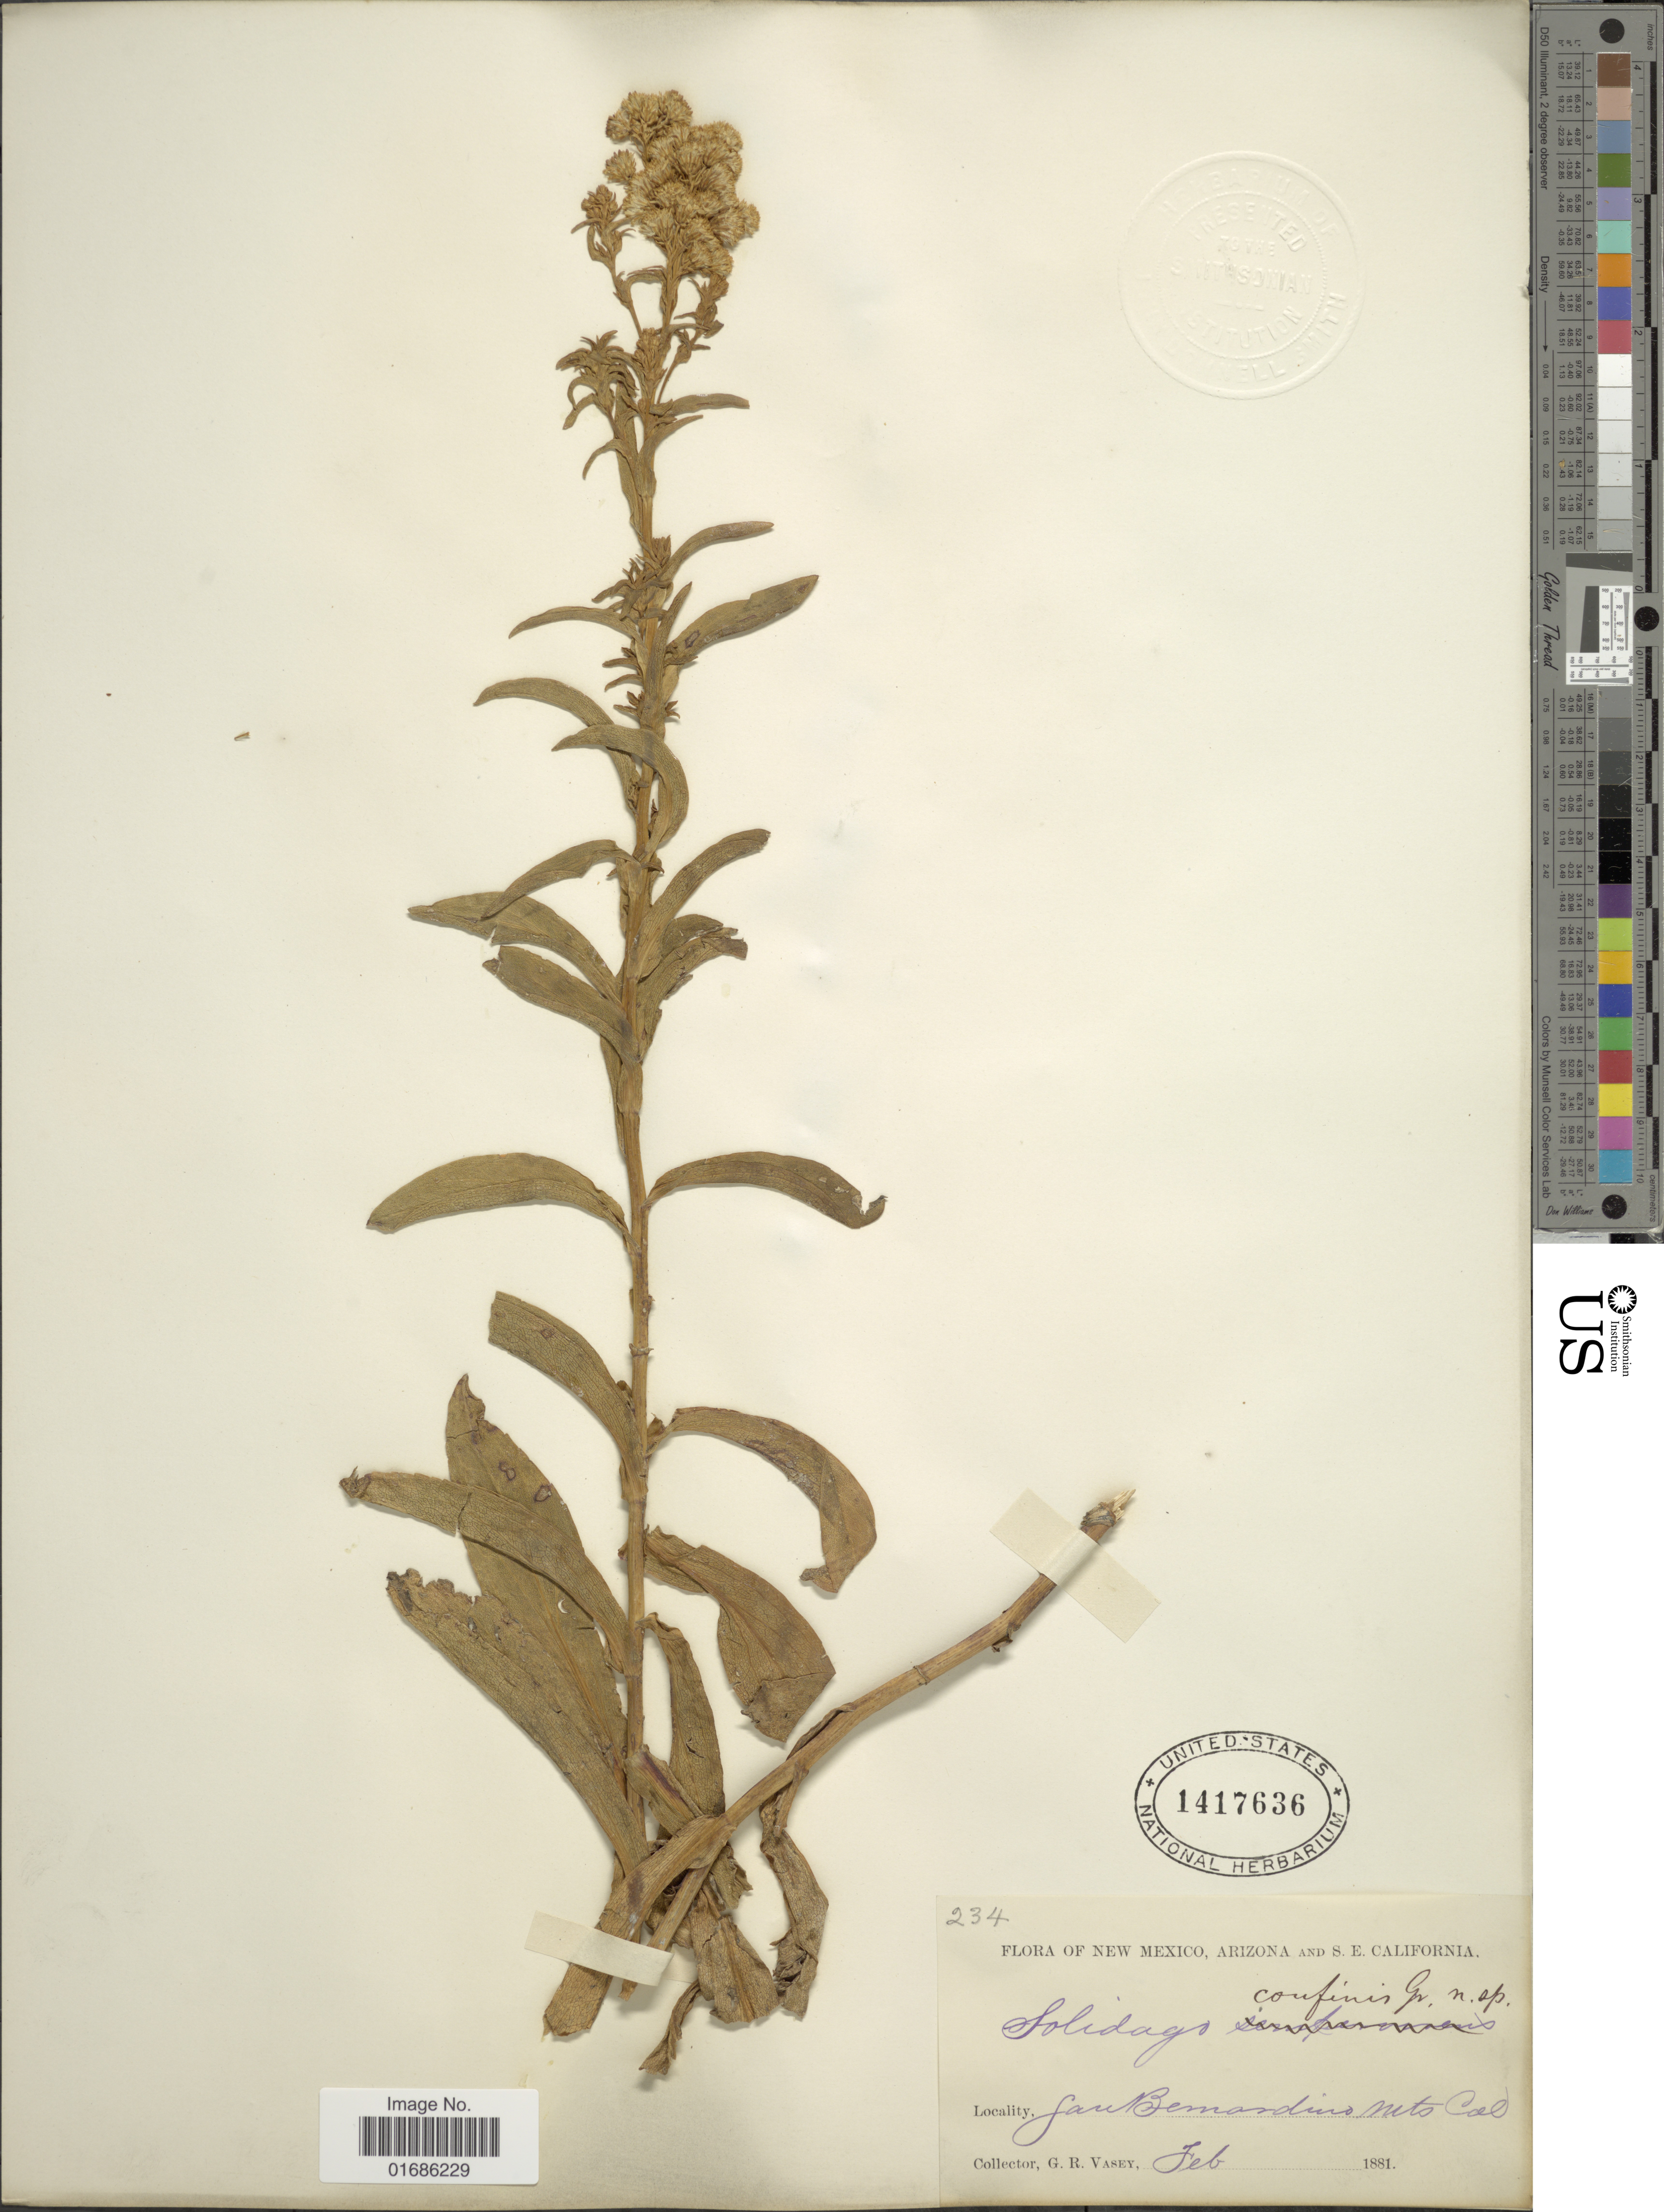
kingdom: Plantae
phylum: Tracheophyta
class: Magnoliopsida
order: Asterales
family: Asteraceae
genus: Solidago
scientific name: Solidago confinis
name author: A. Gray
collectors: G. R. Vasey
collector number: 234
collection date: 1881-02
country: United States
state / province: California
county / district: San Bernardino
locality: San Bernardino Mts.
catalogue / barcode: US 1417636